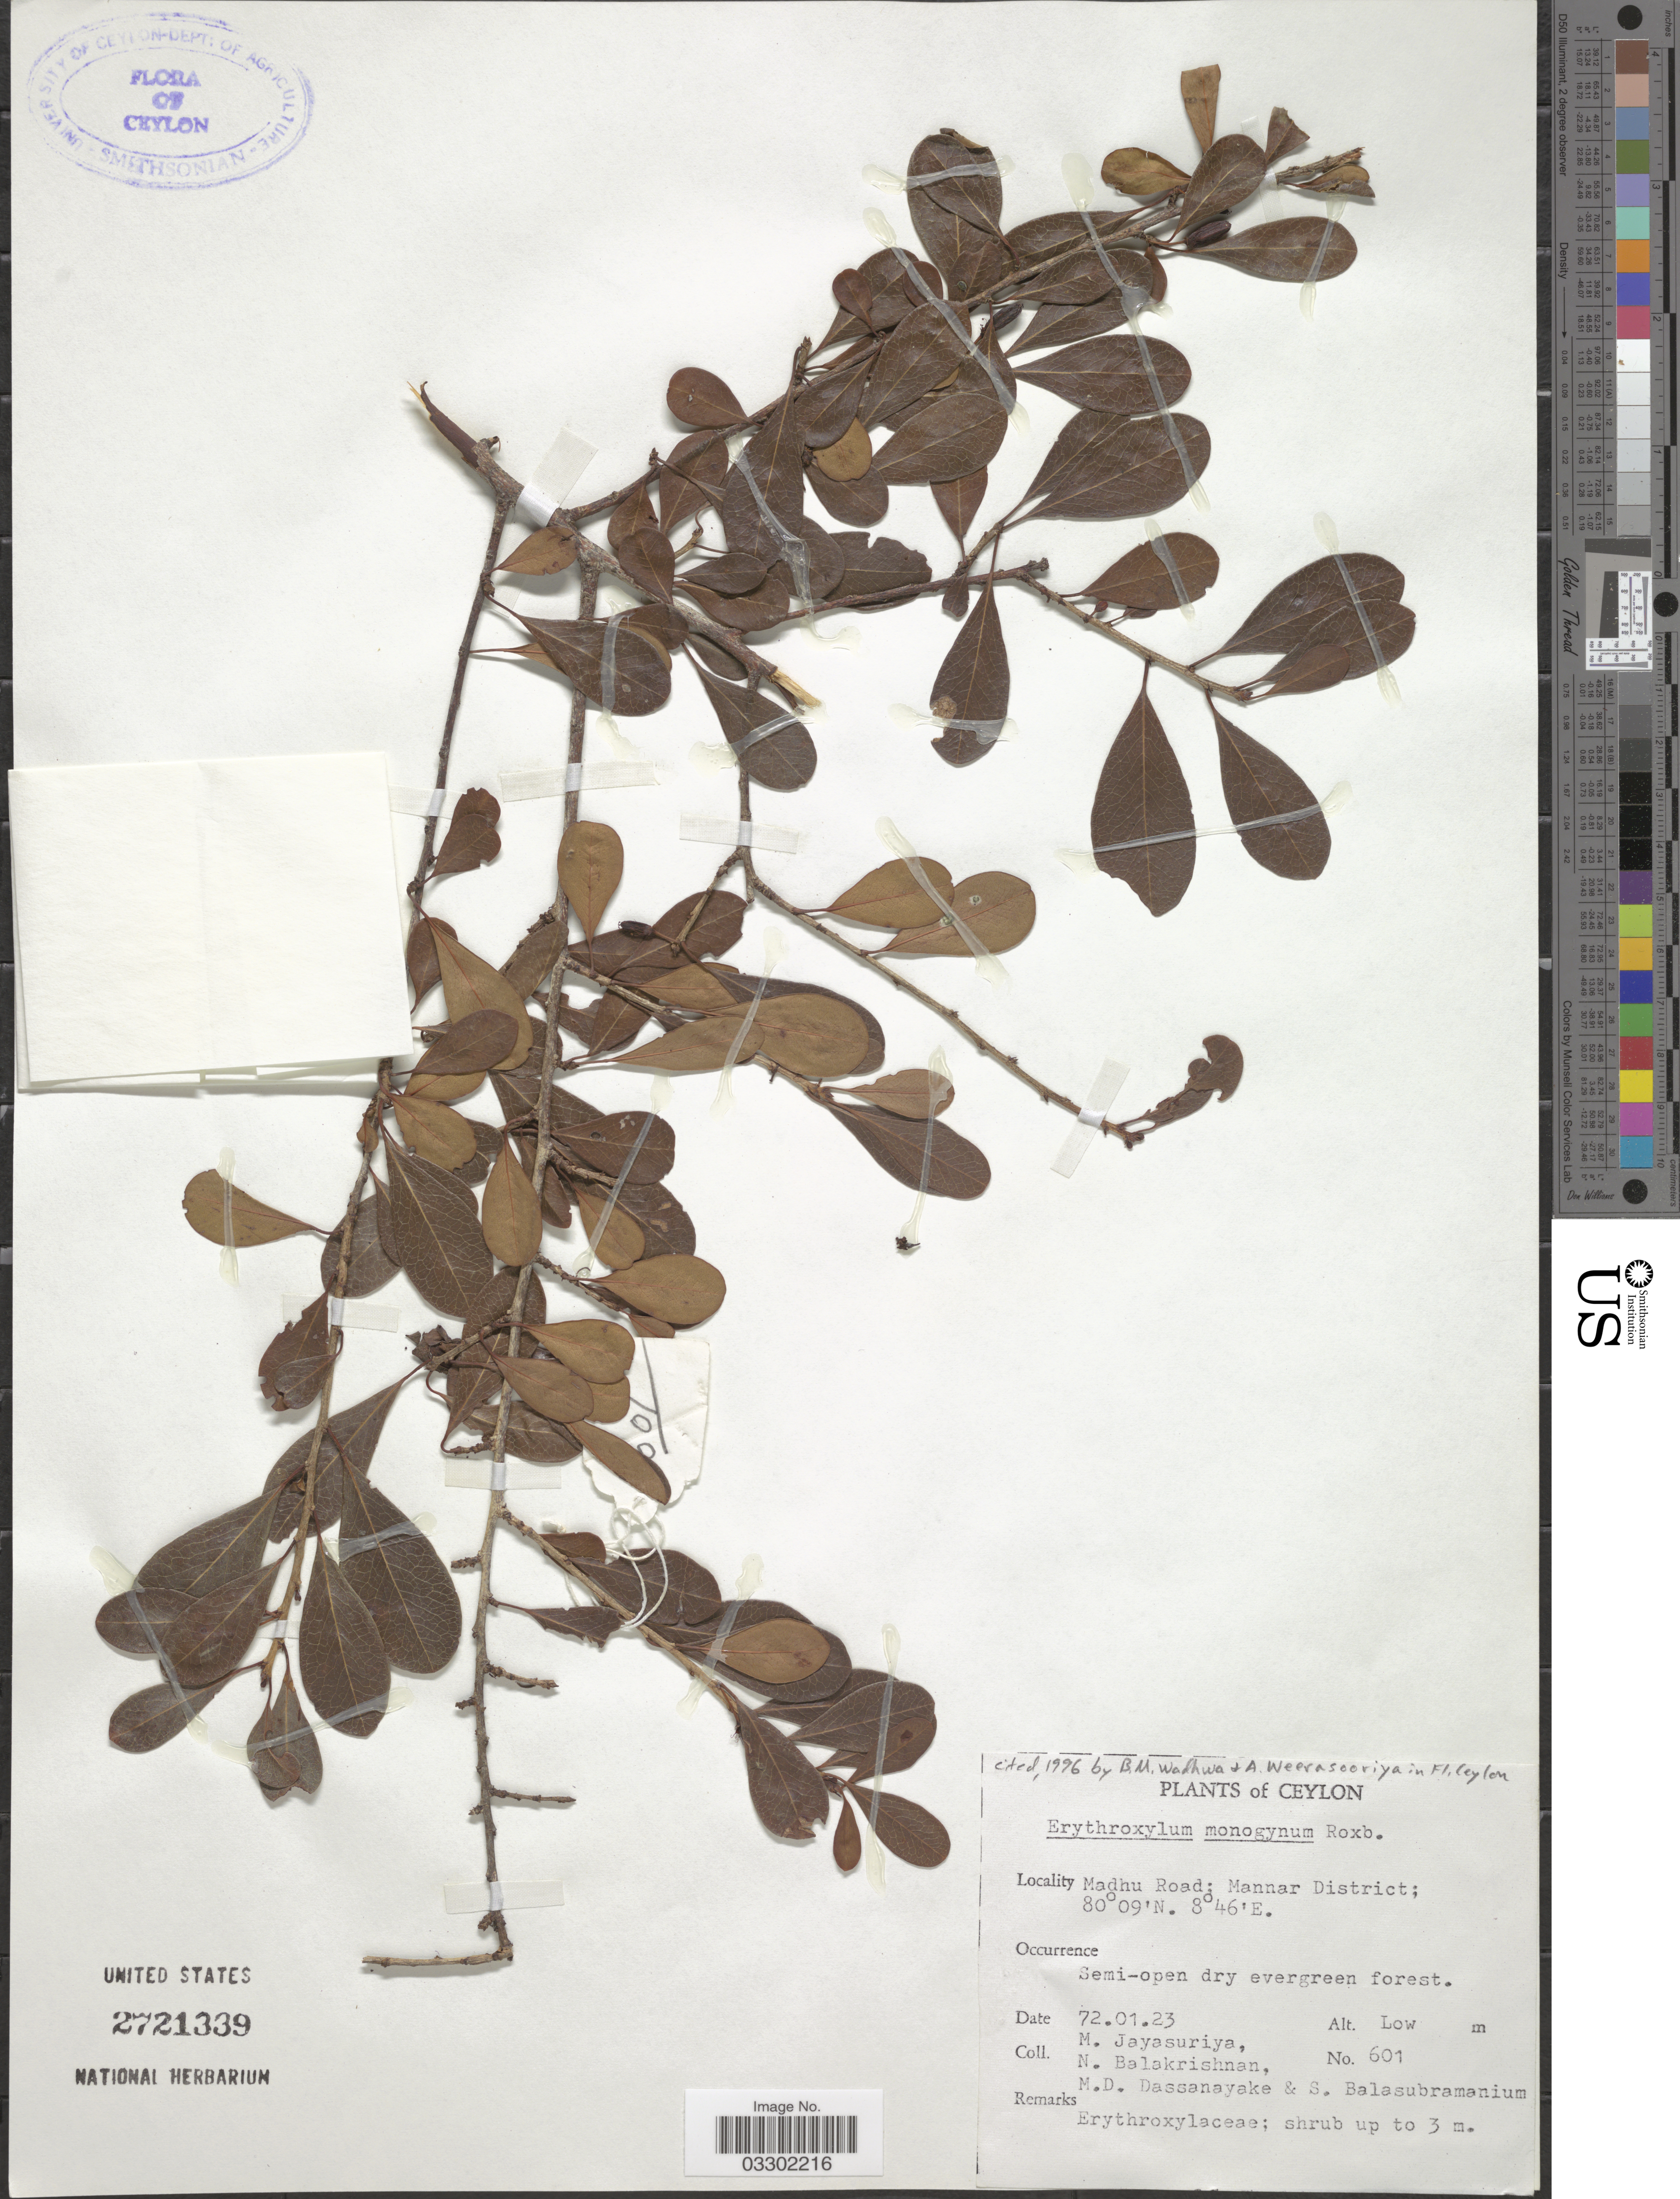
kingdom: Plantae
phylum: Tracheophyta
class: Magnoliopsida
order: Malpighiales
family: Erythroxylaceae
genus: Erythroxylum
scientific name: Erythroxylum monogynum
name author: Roxb.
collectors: M. Jayasuriya, N. Balakrishnan, M. D. Dassanayake & S. Balasubramanium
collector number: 601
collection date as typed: Transcribed d/m/y: 23/1/72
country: Sri Lanka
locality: Ceylon, Madhu Road; Mannar District.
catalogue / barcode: US 2721339